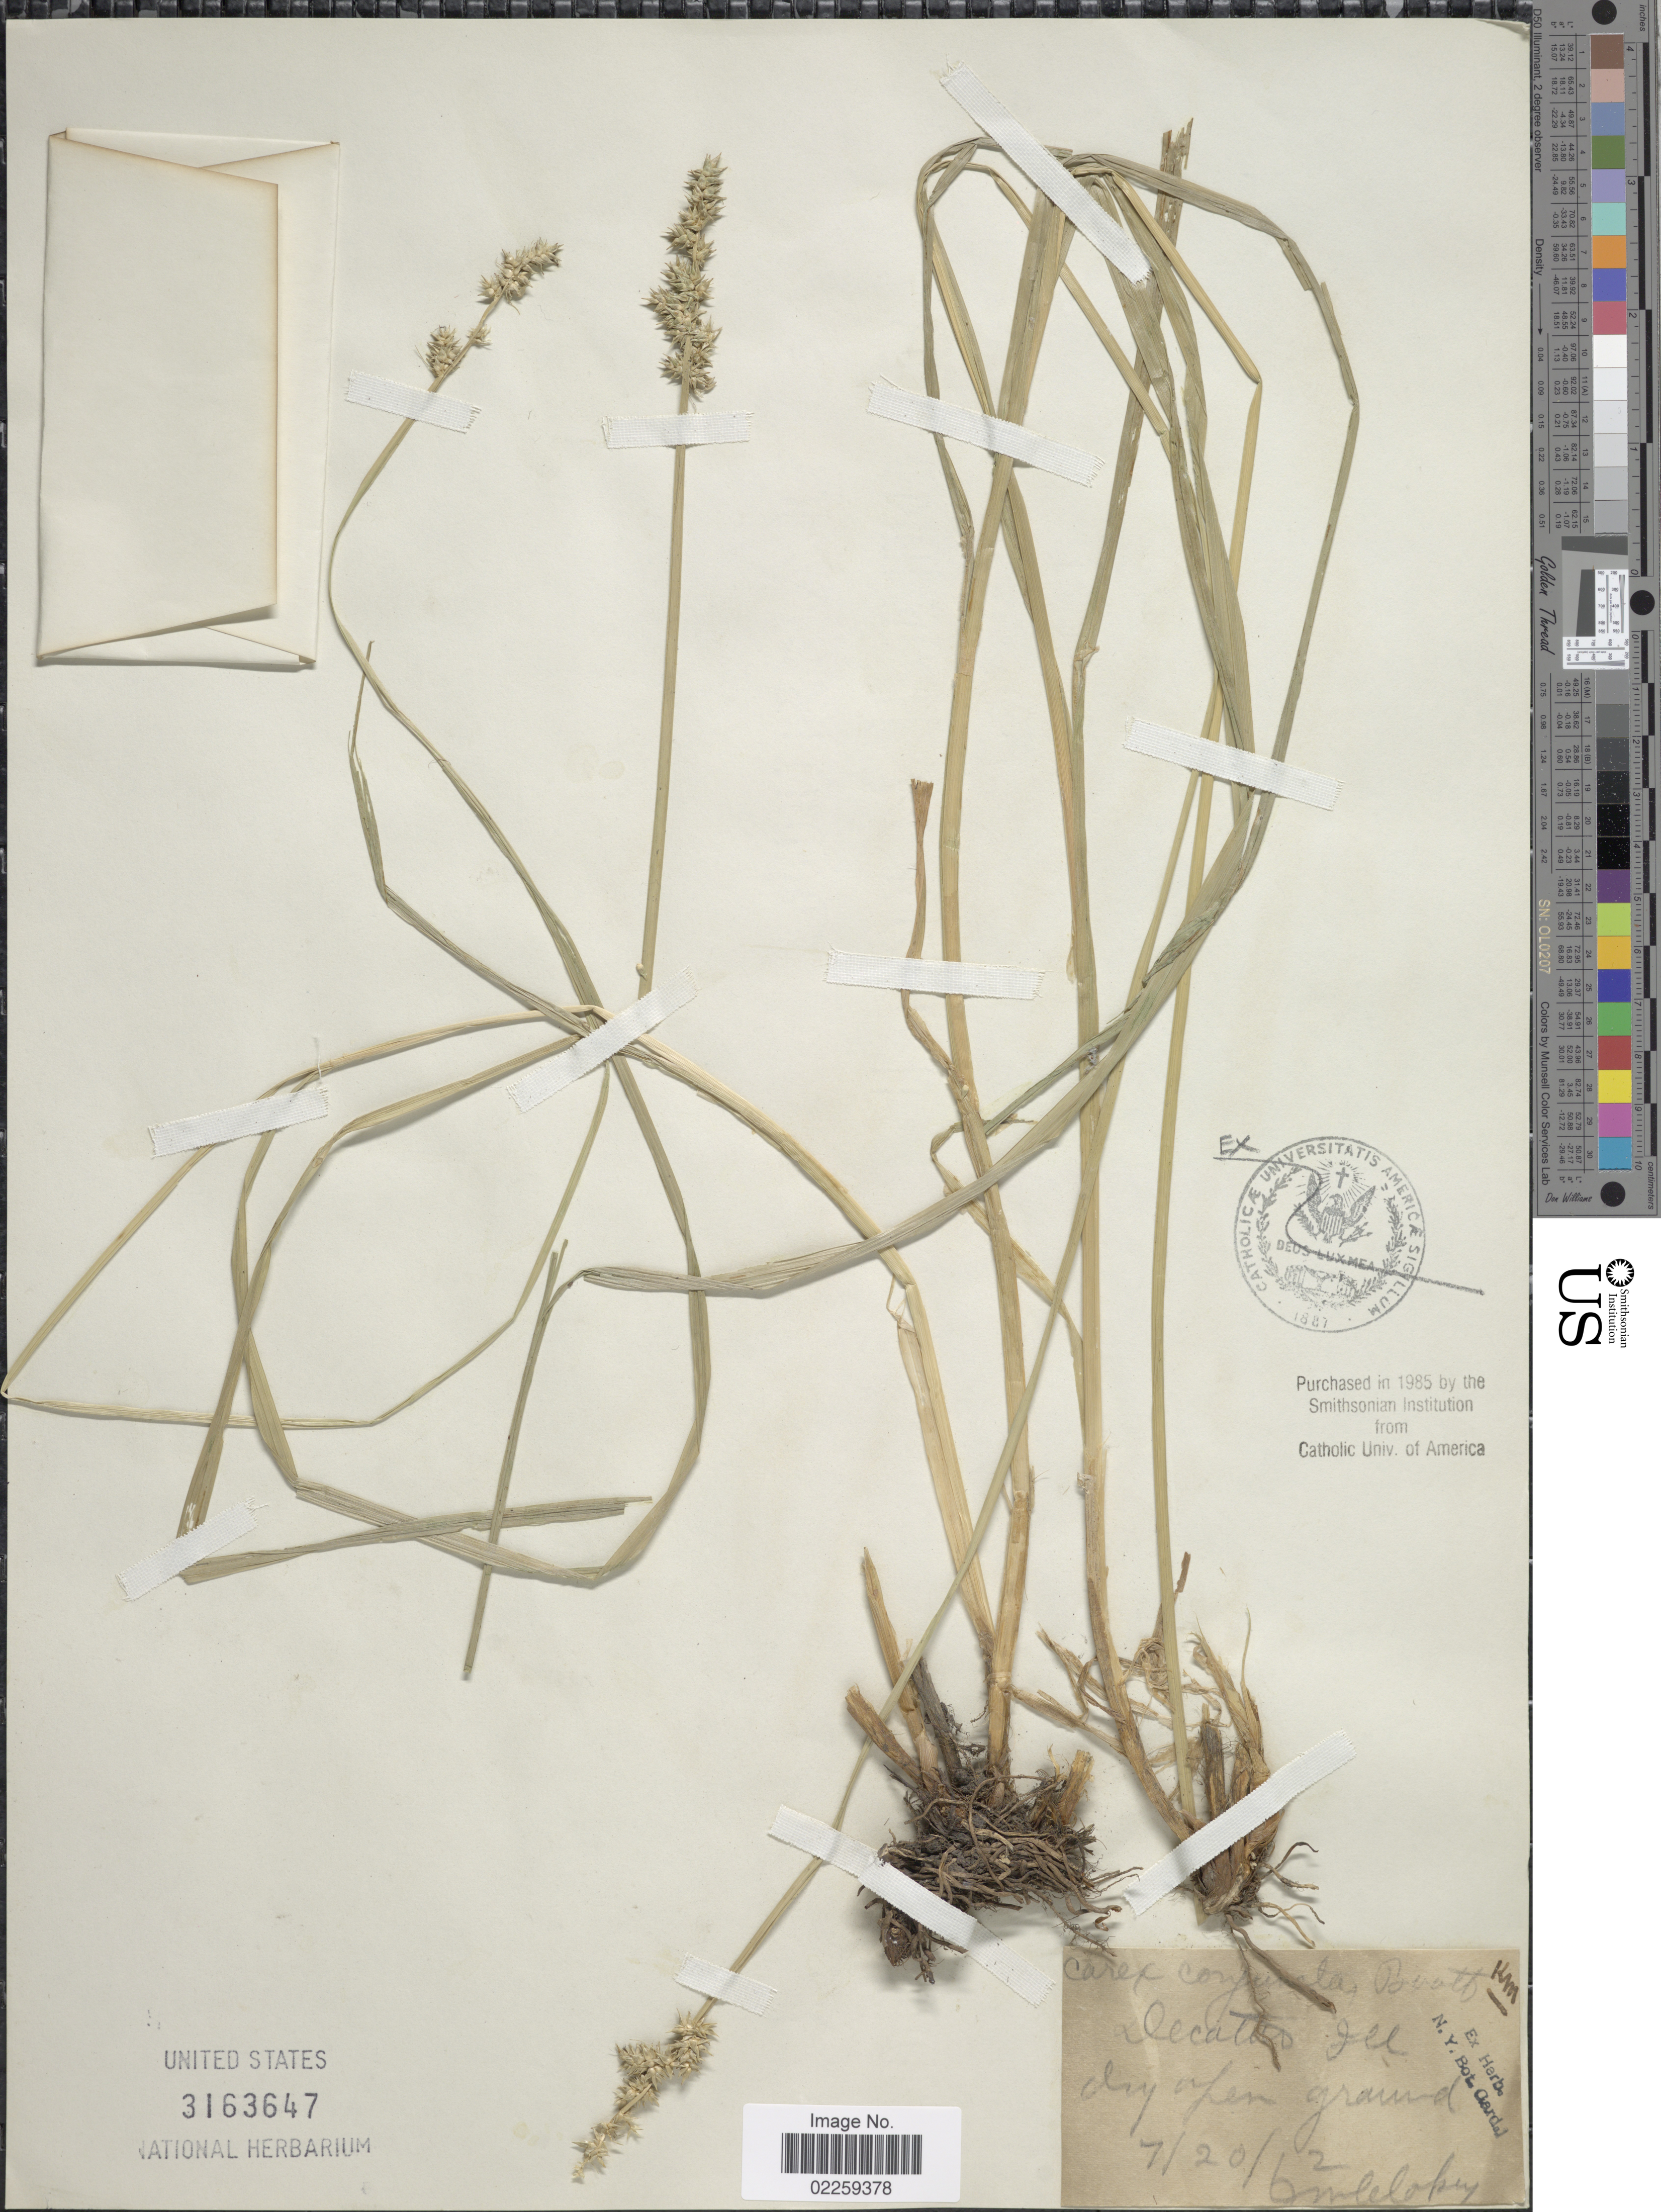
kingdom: Plantae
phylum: Tracheophyta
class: Liliopsida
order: Poales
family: Cyperaceae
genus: Carex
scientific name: Carex conjuncta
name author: Boott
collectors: I. W. Clokey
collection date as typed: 7/20/12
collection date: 1912-07-20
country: United States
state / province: Illinois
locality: Decatur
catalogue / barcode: US 3163647